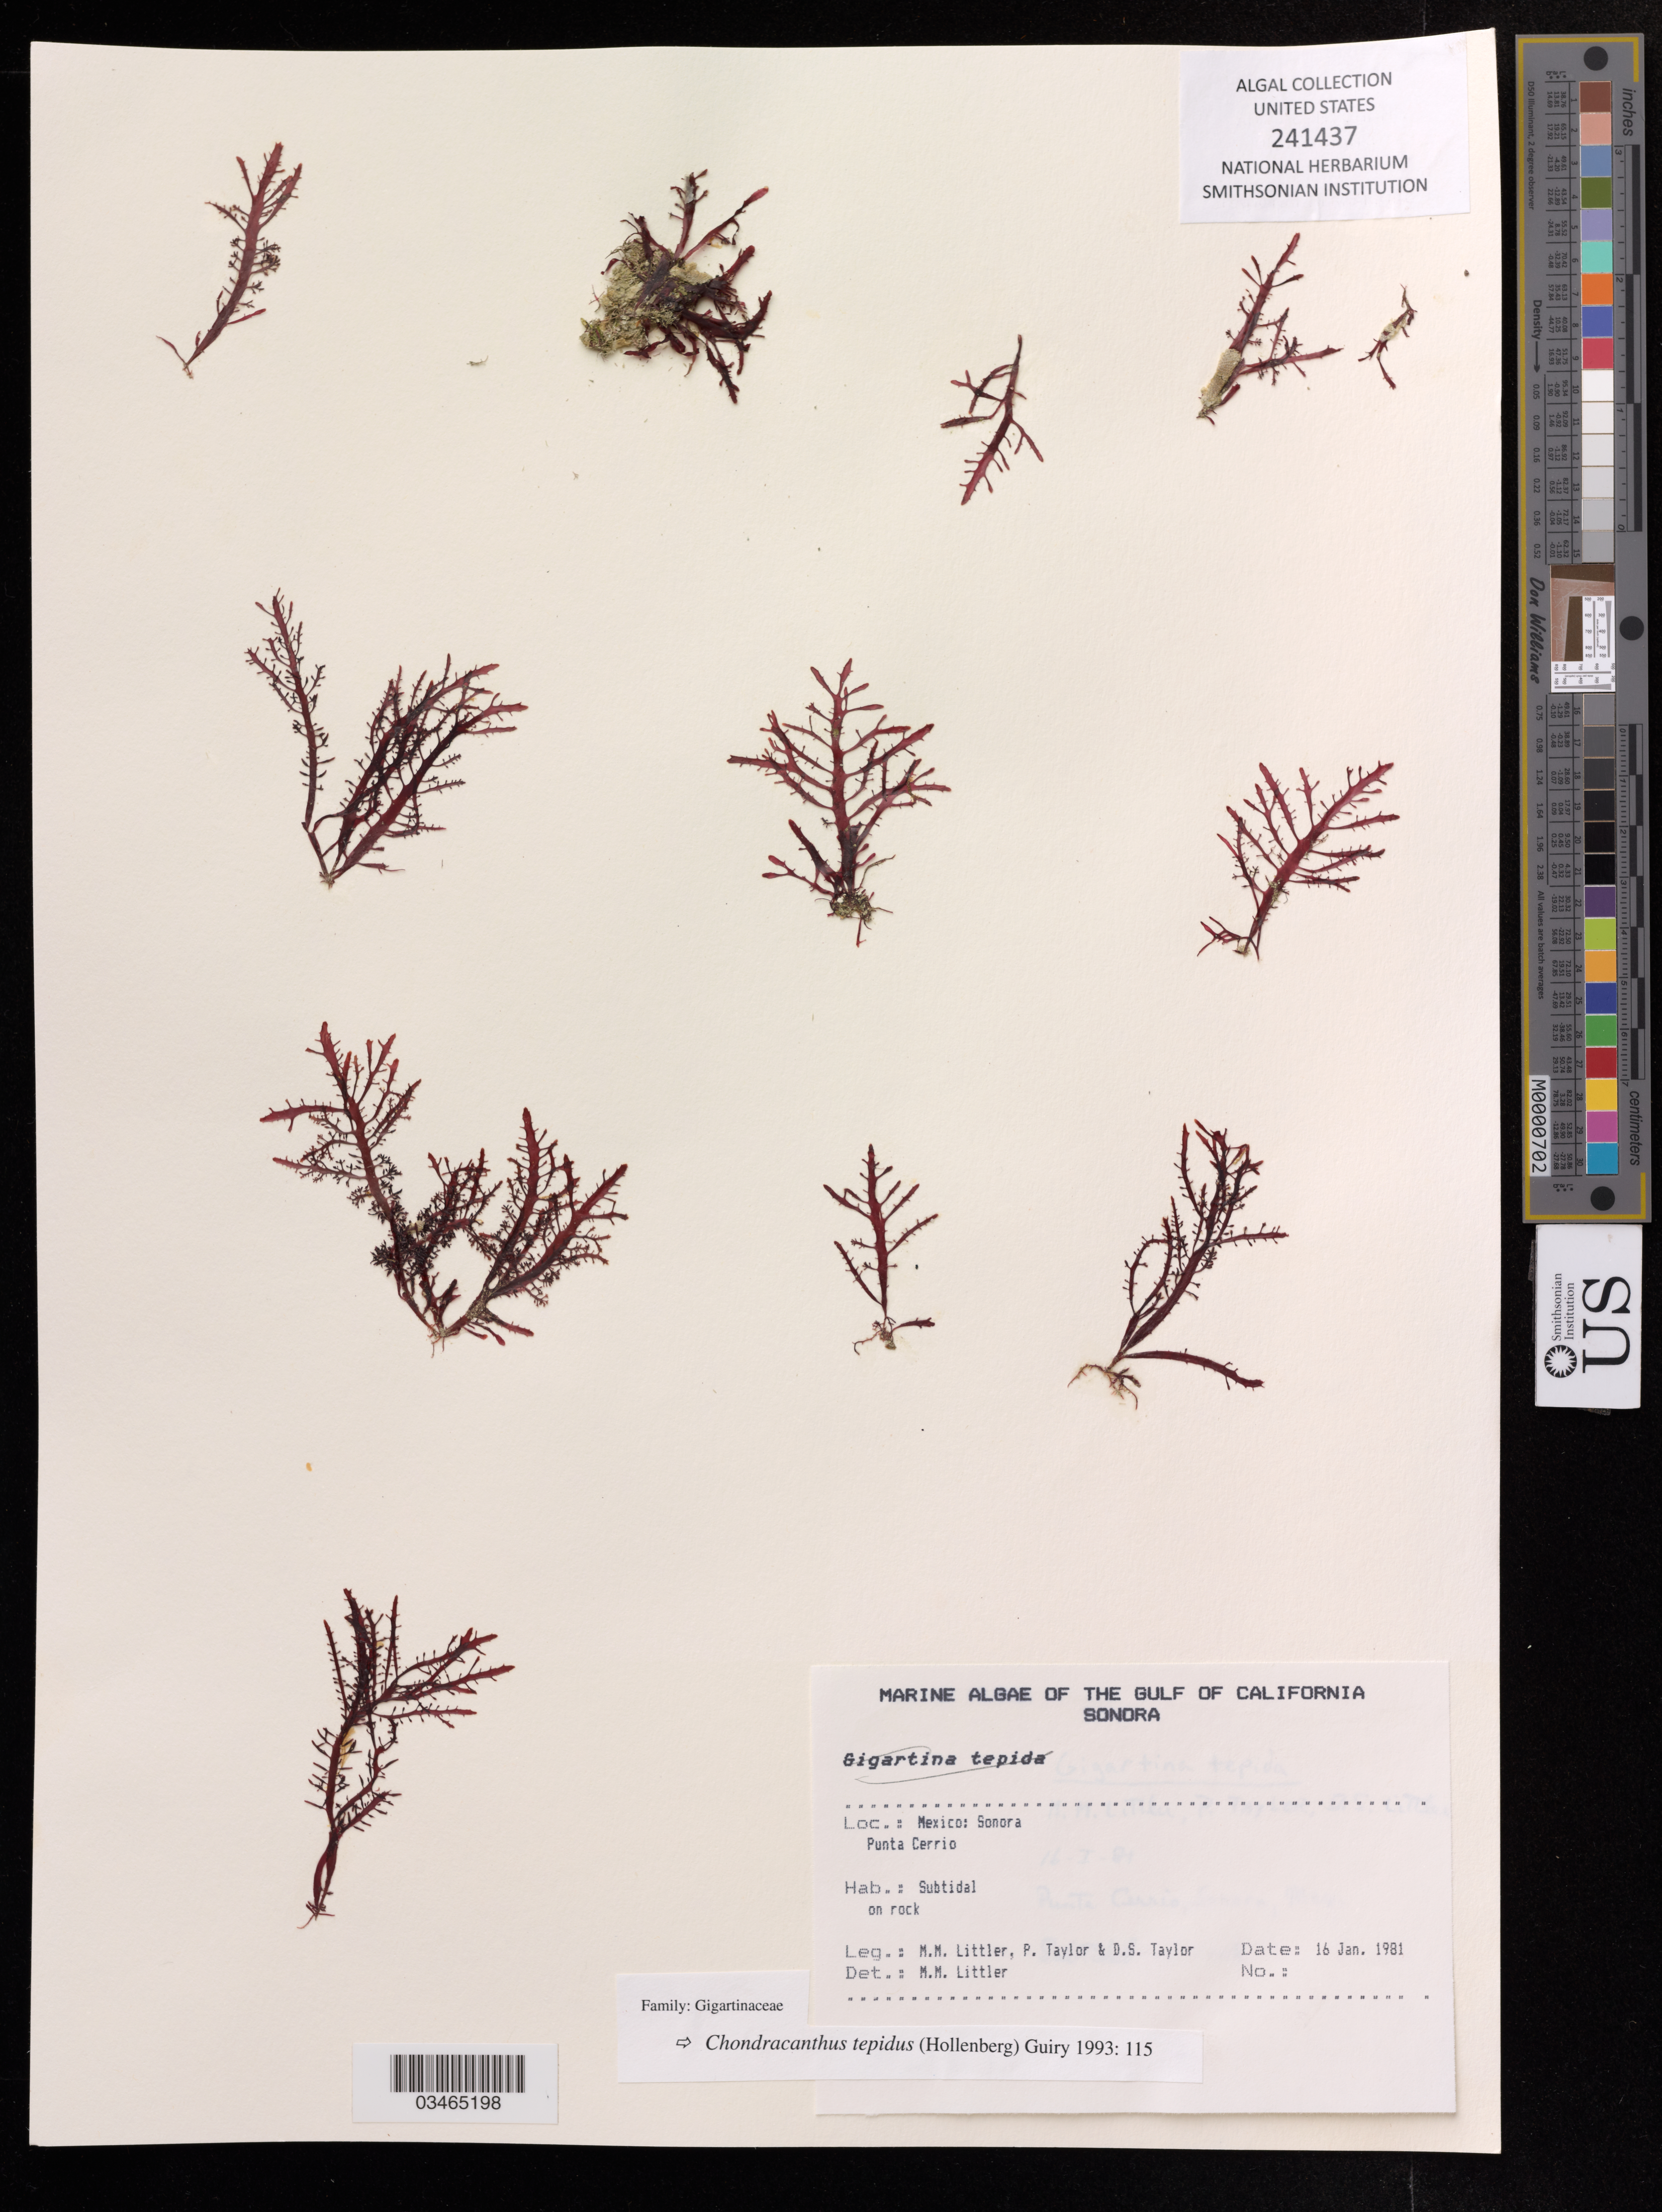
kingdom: Plantae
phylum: Rhodophyta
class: Florideophyceae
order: Gigartinales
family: Gigartinaceae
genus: Chondracanthus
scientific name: Chondracanthus tepidus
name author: (Hollenb.) Guiry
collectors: M. M. Littler & P. Taylor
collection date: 1981-01-16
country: Mexico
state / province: México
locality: Sonora, Punta Cerrio.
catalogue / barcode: US 241437